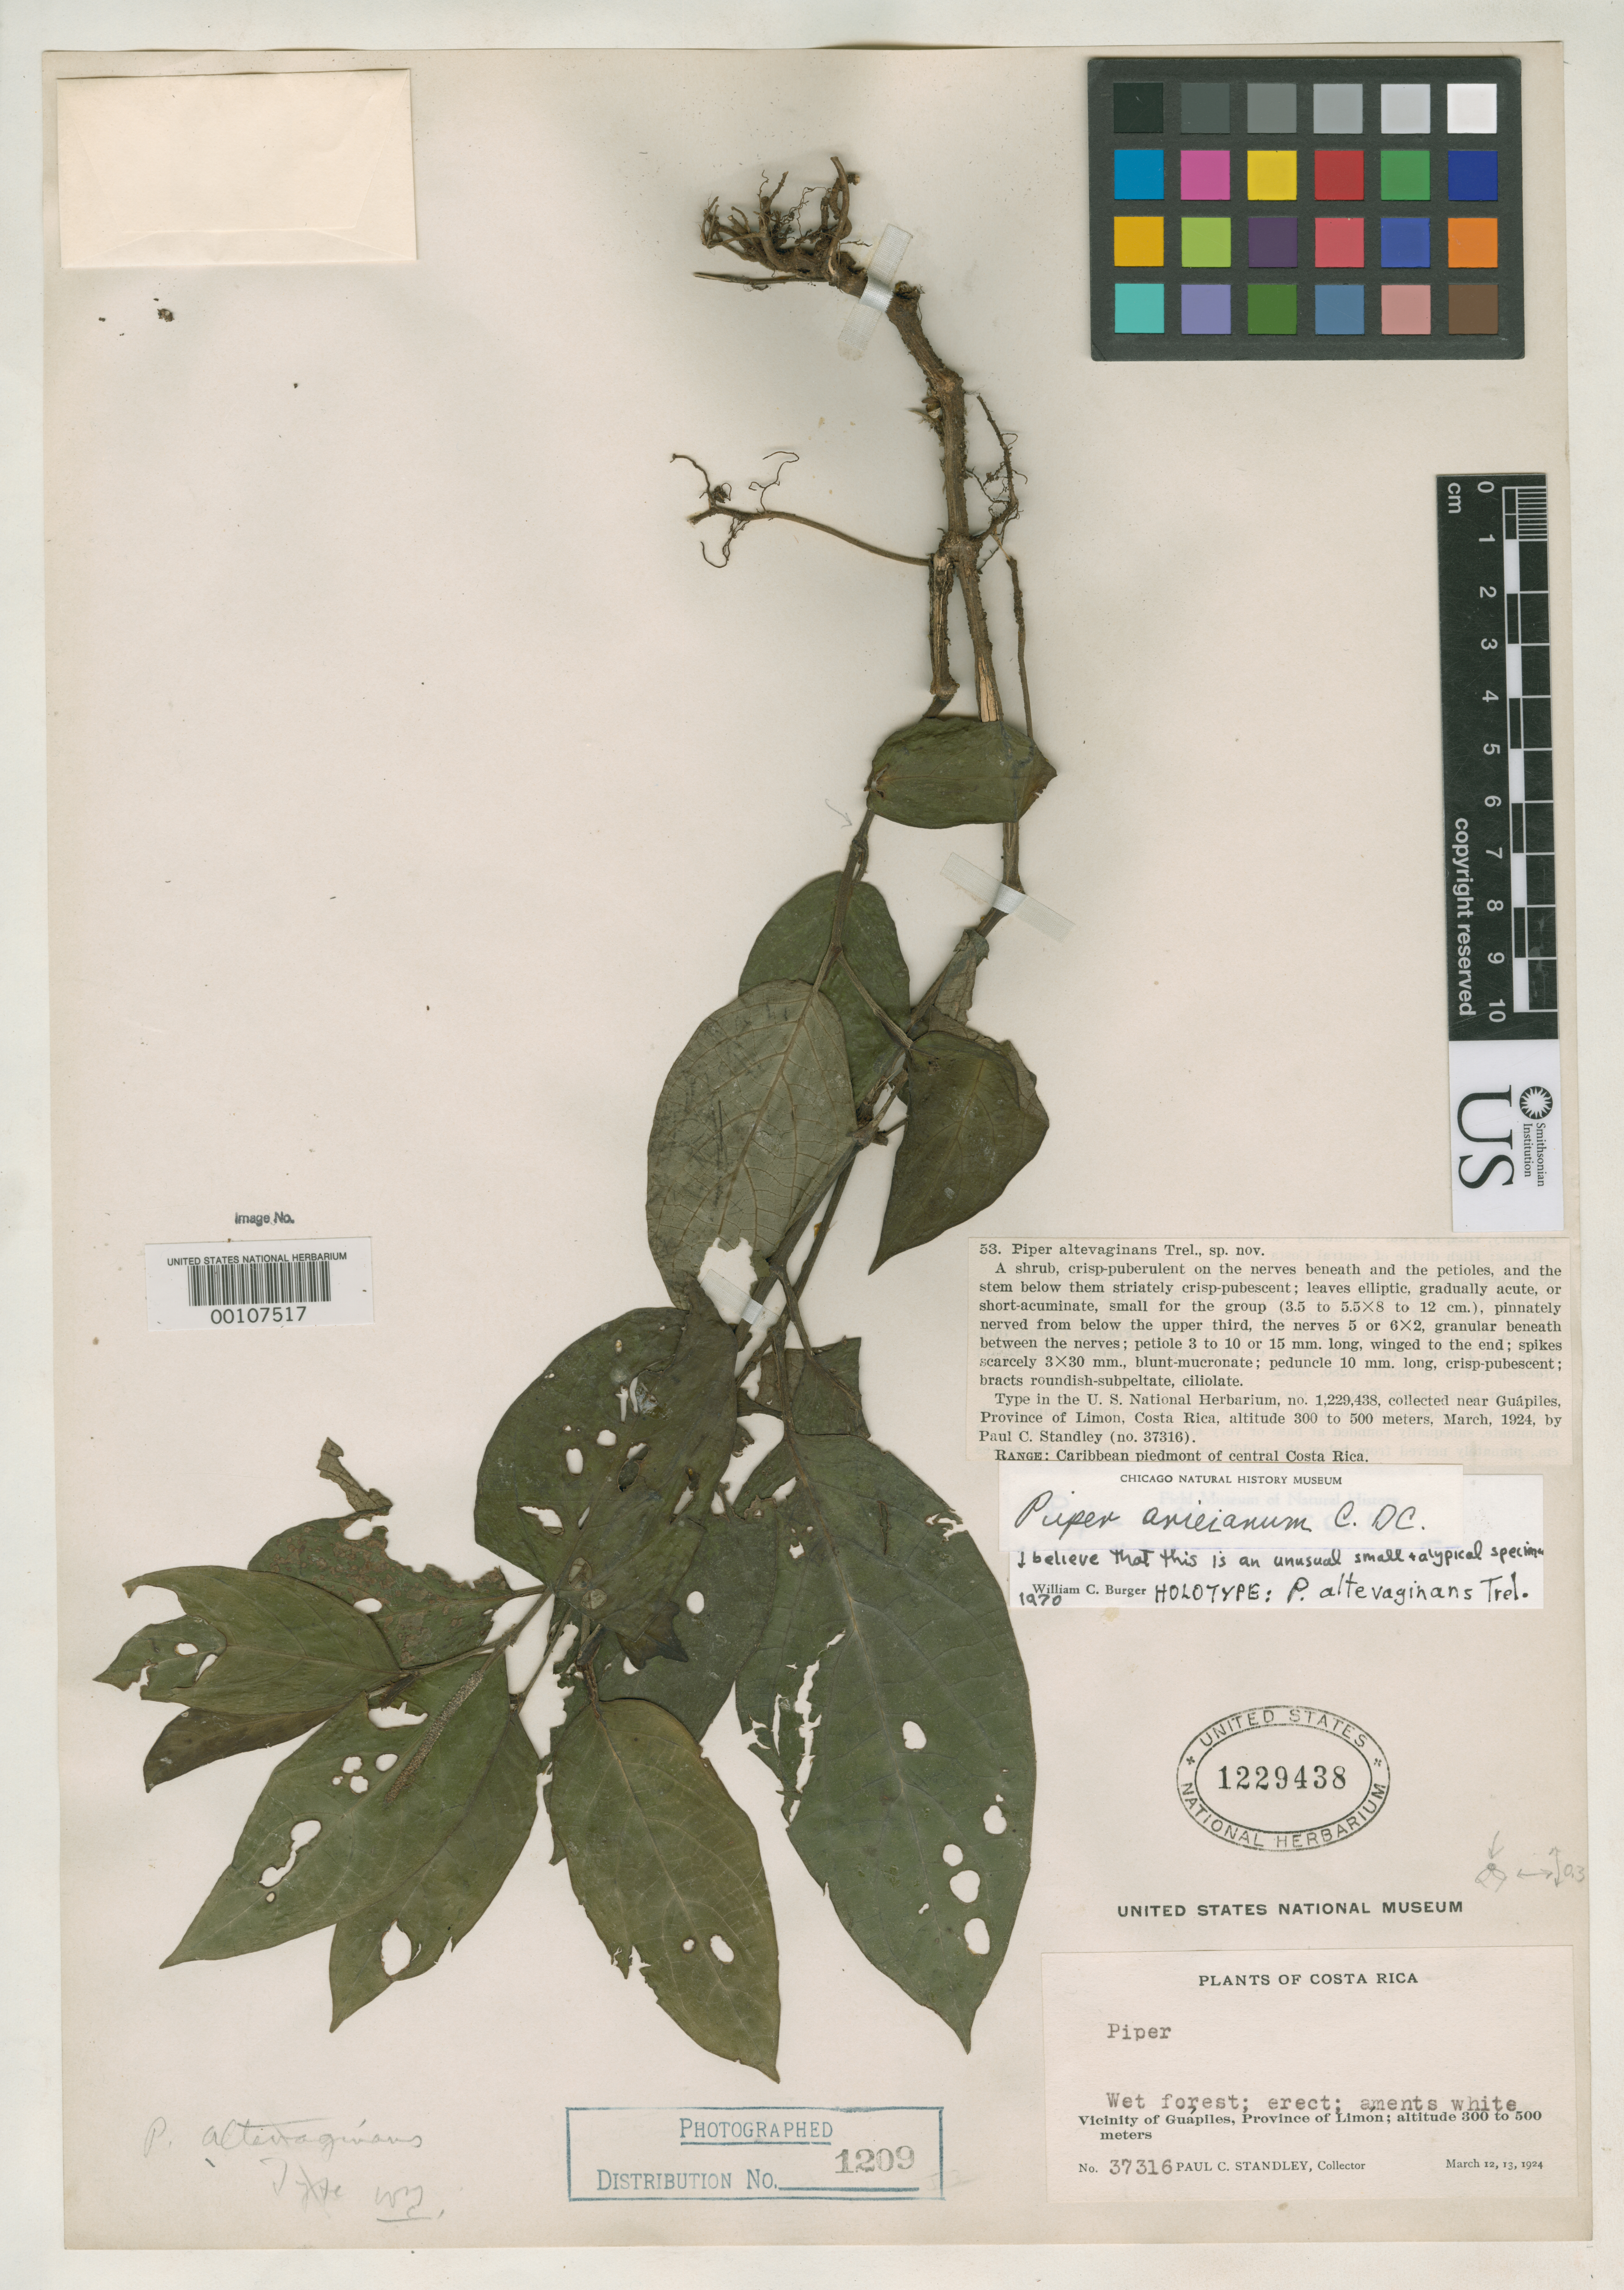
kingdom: Plantae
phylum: Tracheophyta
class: Magnoliopsida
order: Piperales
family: Piperaceae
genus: Piper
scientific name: Piper altevaginans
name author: Trel.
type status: Holotype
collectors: P. C. Standley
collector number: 37316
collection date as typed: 12 Mar 1924 to 13 Mar 1924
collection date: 1924-03-12/1924-03-13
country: Costa Rica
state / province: Limón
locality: Vicinity of Guapiles.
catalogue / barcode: US 1229438